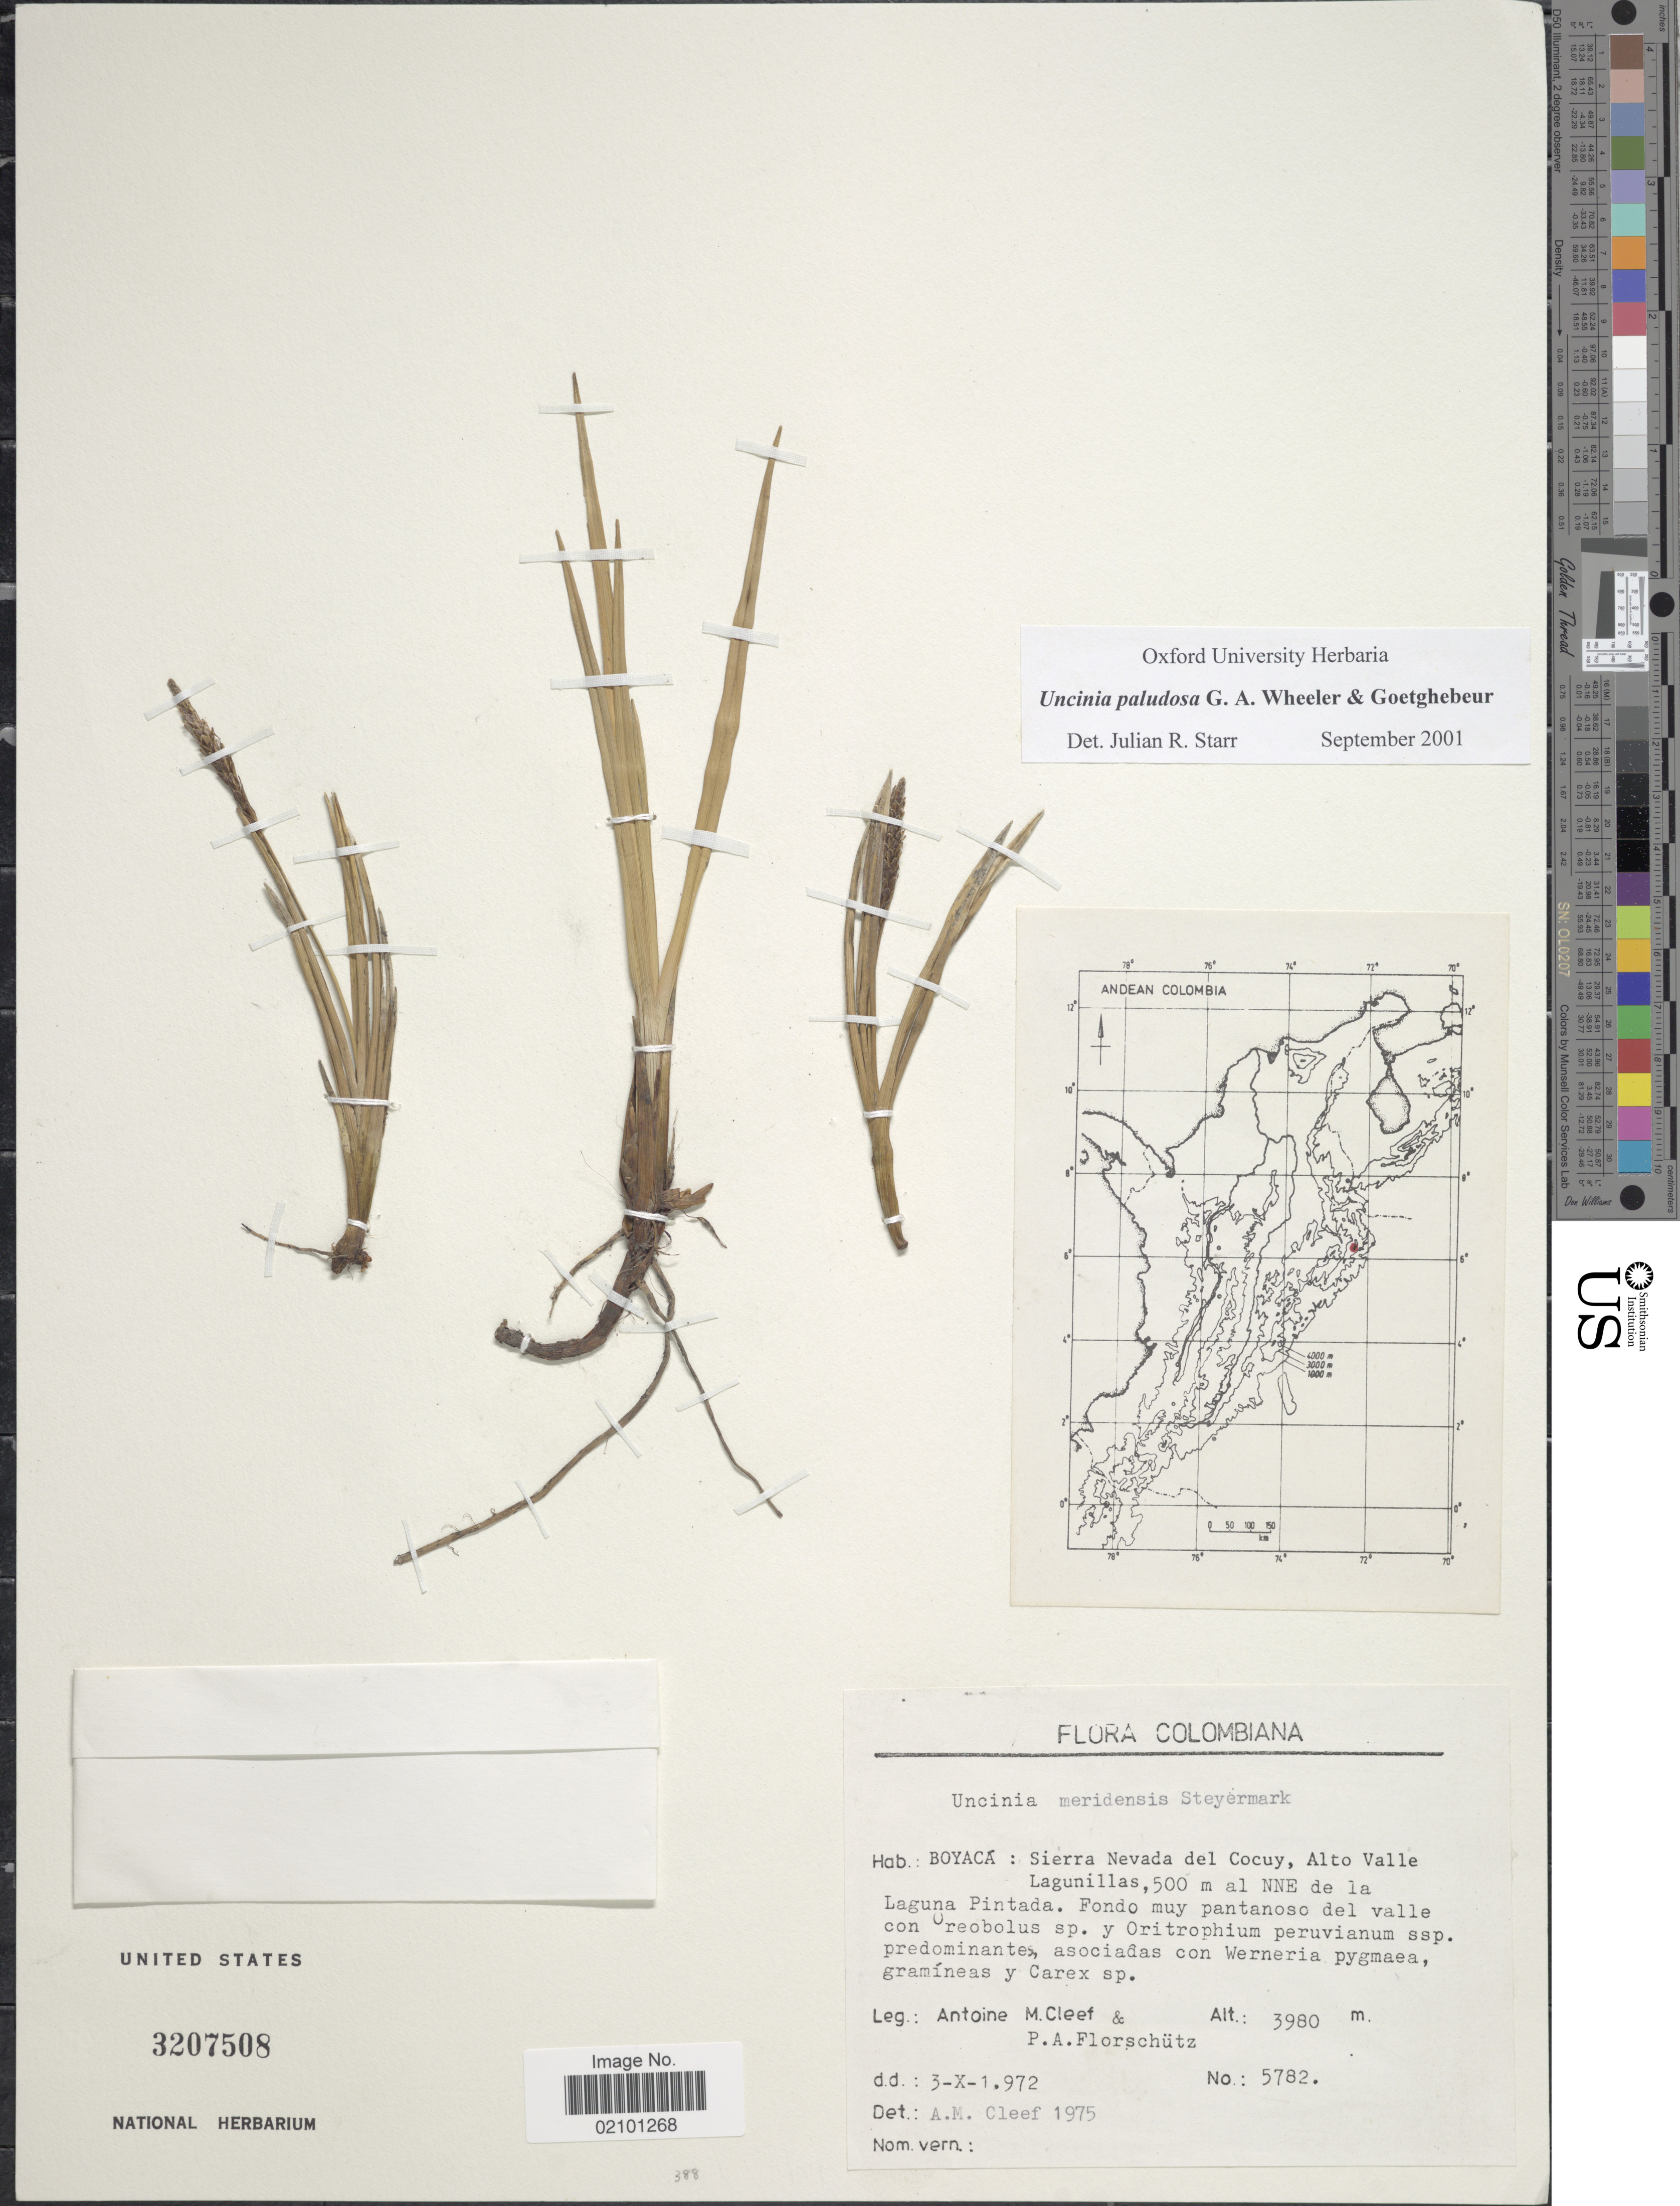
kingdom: Plantae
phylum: Tracheophyta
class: Liliopsida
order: Poales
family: Cyperaceae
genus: Carex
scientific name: Carex laegardii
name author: J.R. Starr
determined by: Jimnéz-Mejias, Pedro, (UPOS), Universidad Pablo de Olavide (SPAIN)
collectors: A. M. Cleef & P. Florschütz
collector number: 5782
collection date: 1972-10-03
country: Colombia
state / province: Boyacá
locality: Sierra Nevada del Cocuy, Alto Valle Lagunillas, 500 m al NNE de la Laguna Pintada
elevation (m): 3980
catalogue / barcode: US 3207508